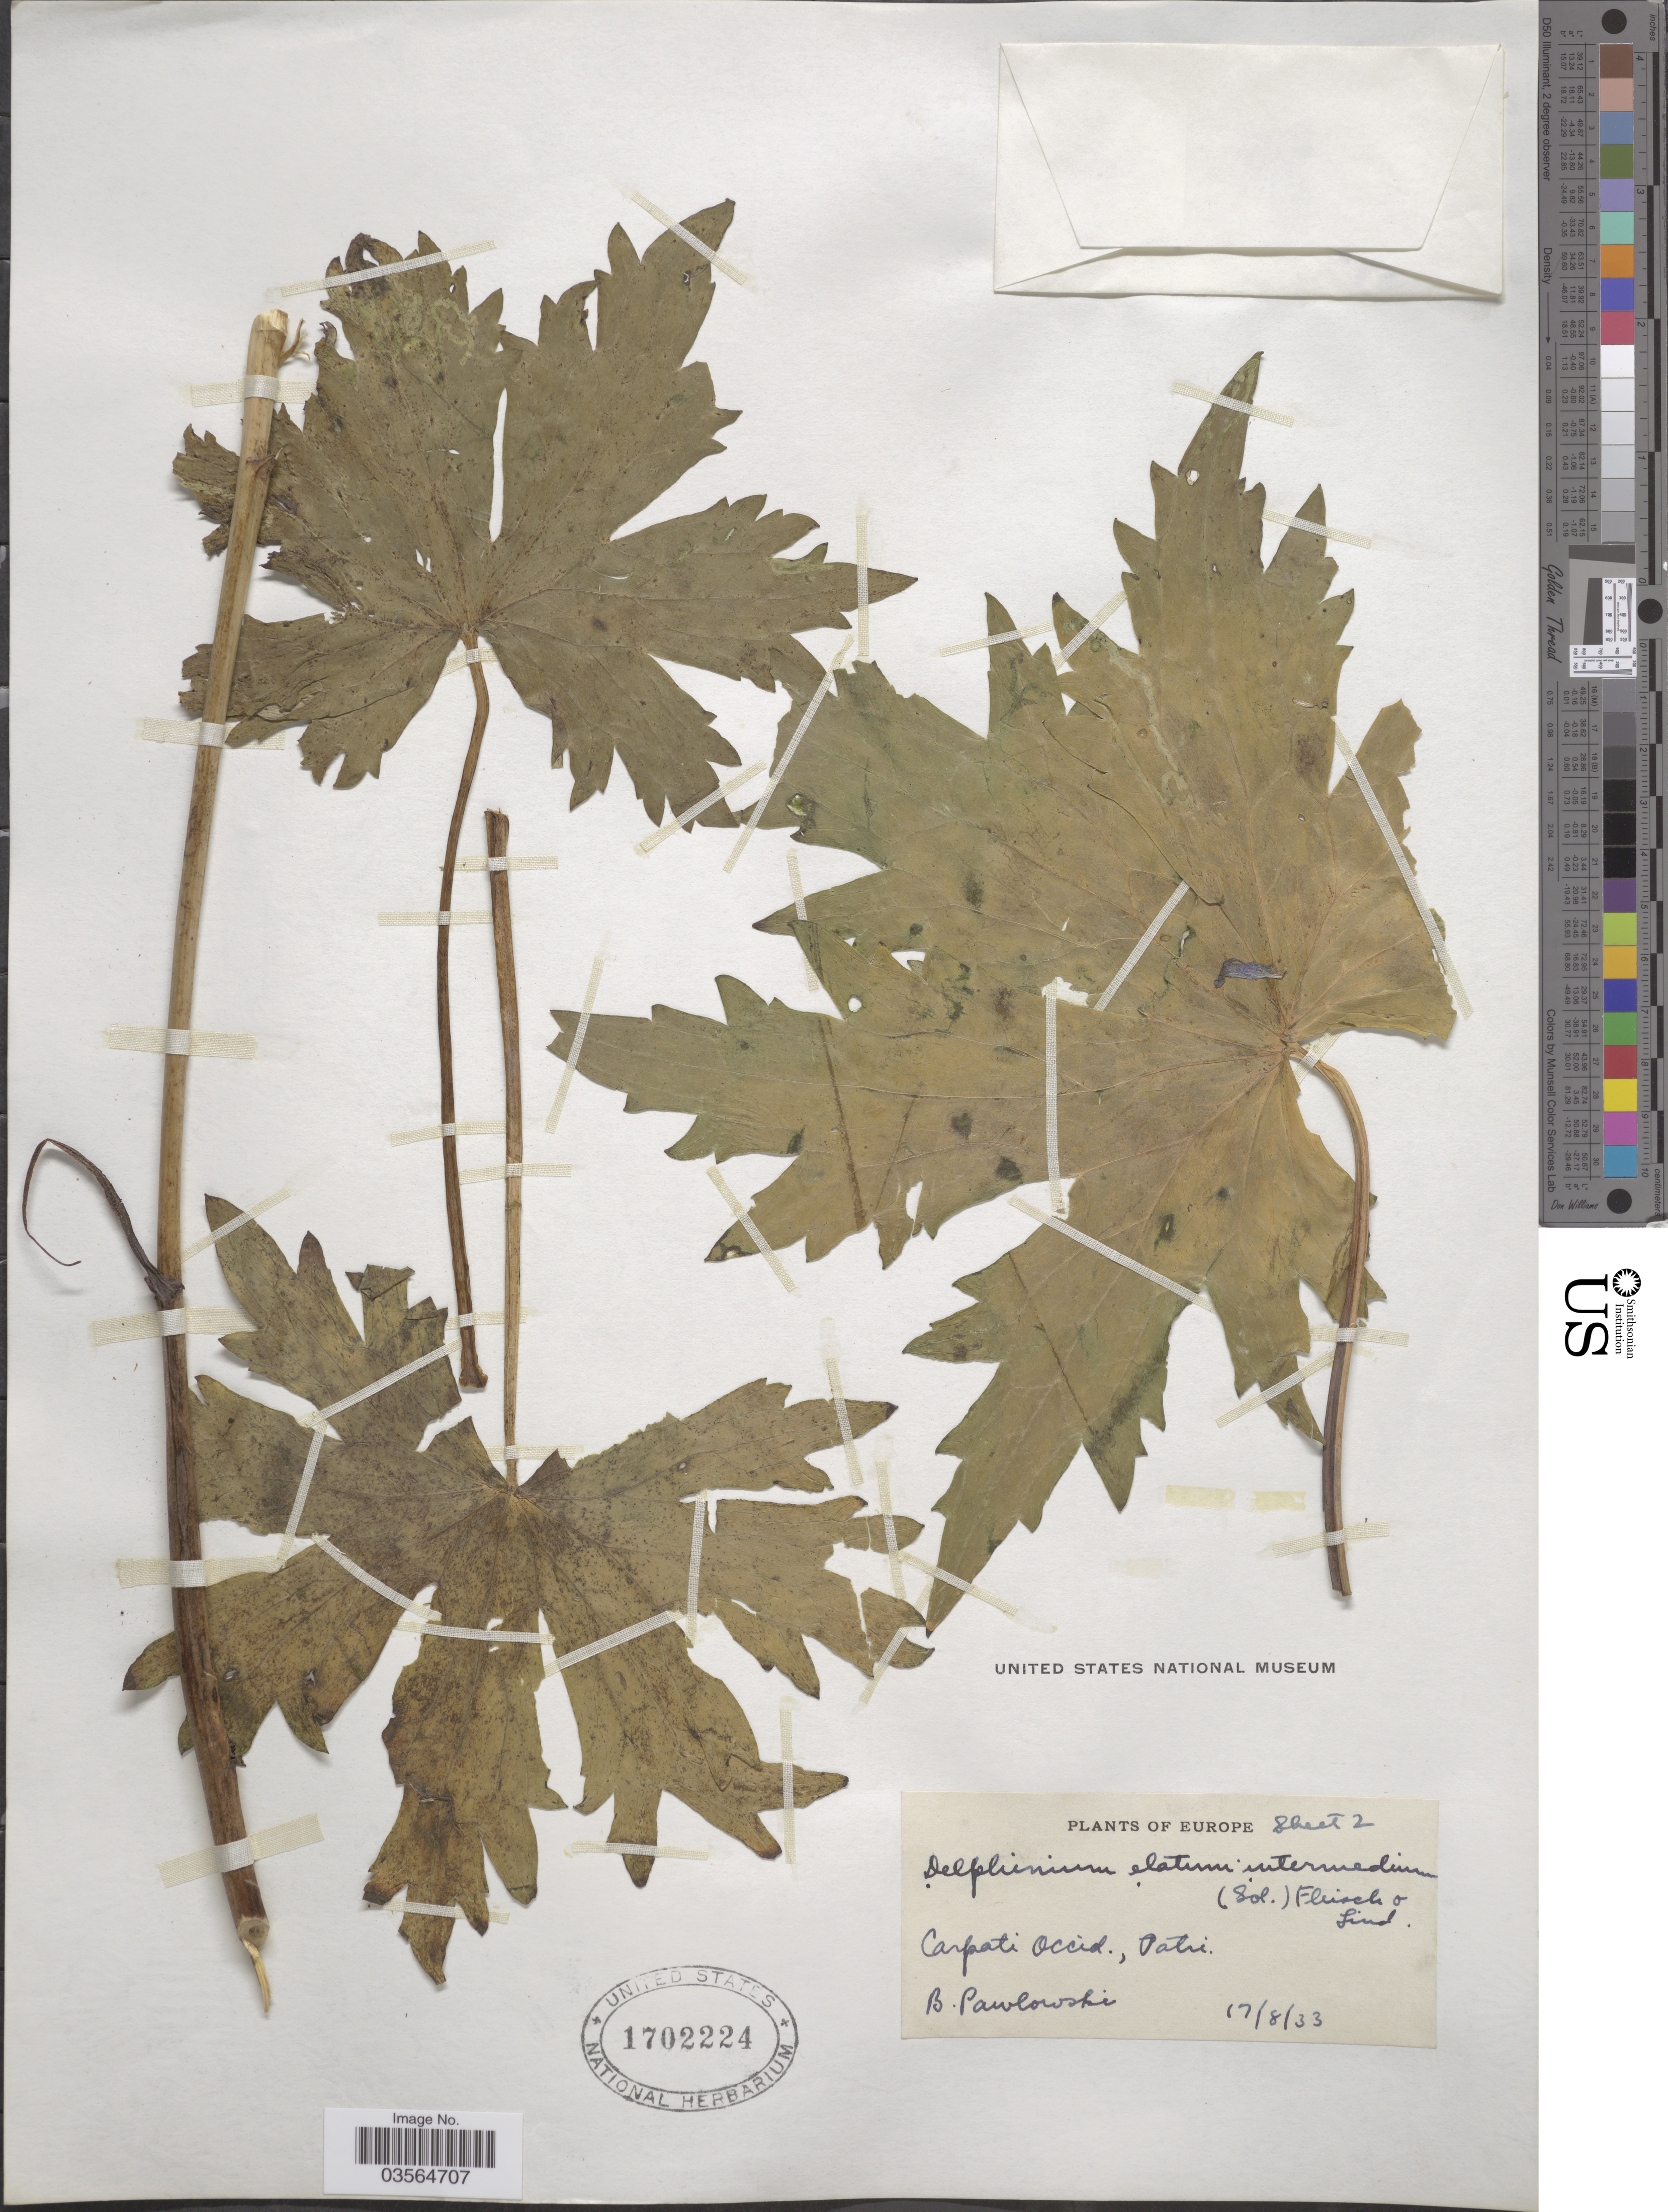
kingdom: Plantae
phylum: Tracheophyta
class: Magnoliopsida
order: Ranunculales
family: Ranunculaceae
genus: Delphinium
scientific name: Delphinium elatum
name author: L.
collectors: B. Pawlowski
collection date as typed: Transcribed d/m/y: 17/8/33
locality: Europe. Carpati Occid., Tatri.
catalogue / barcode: US 1702224